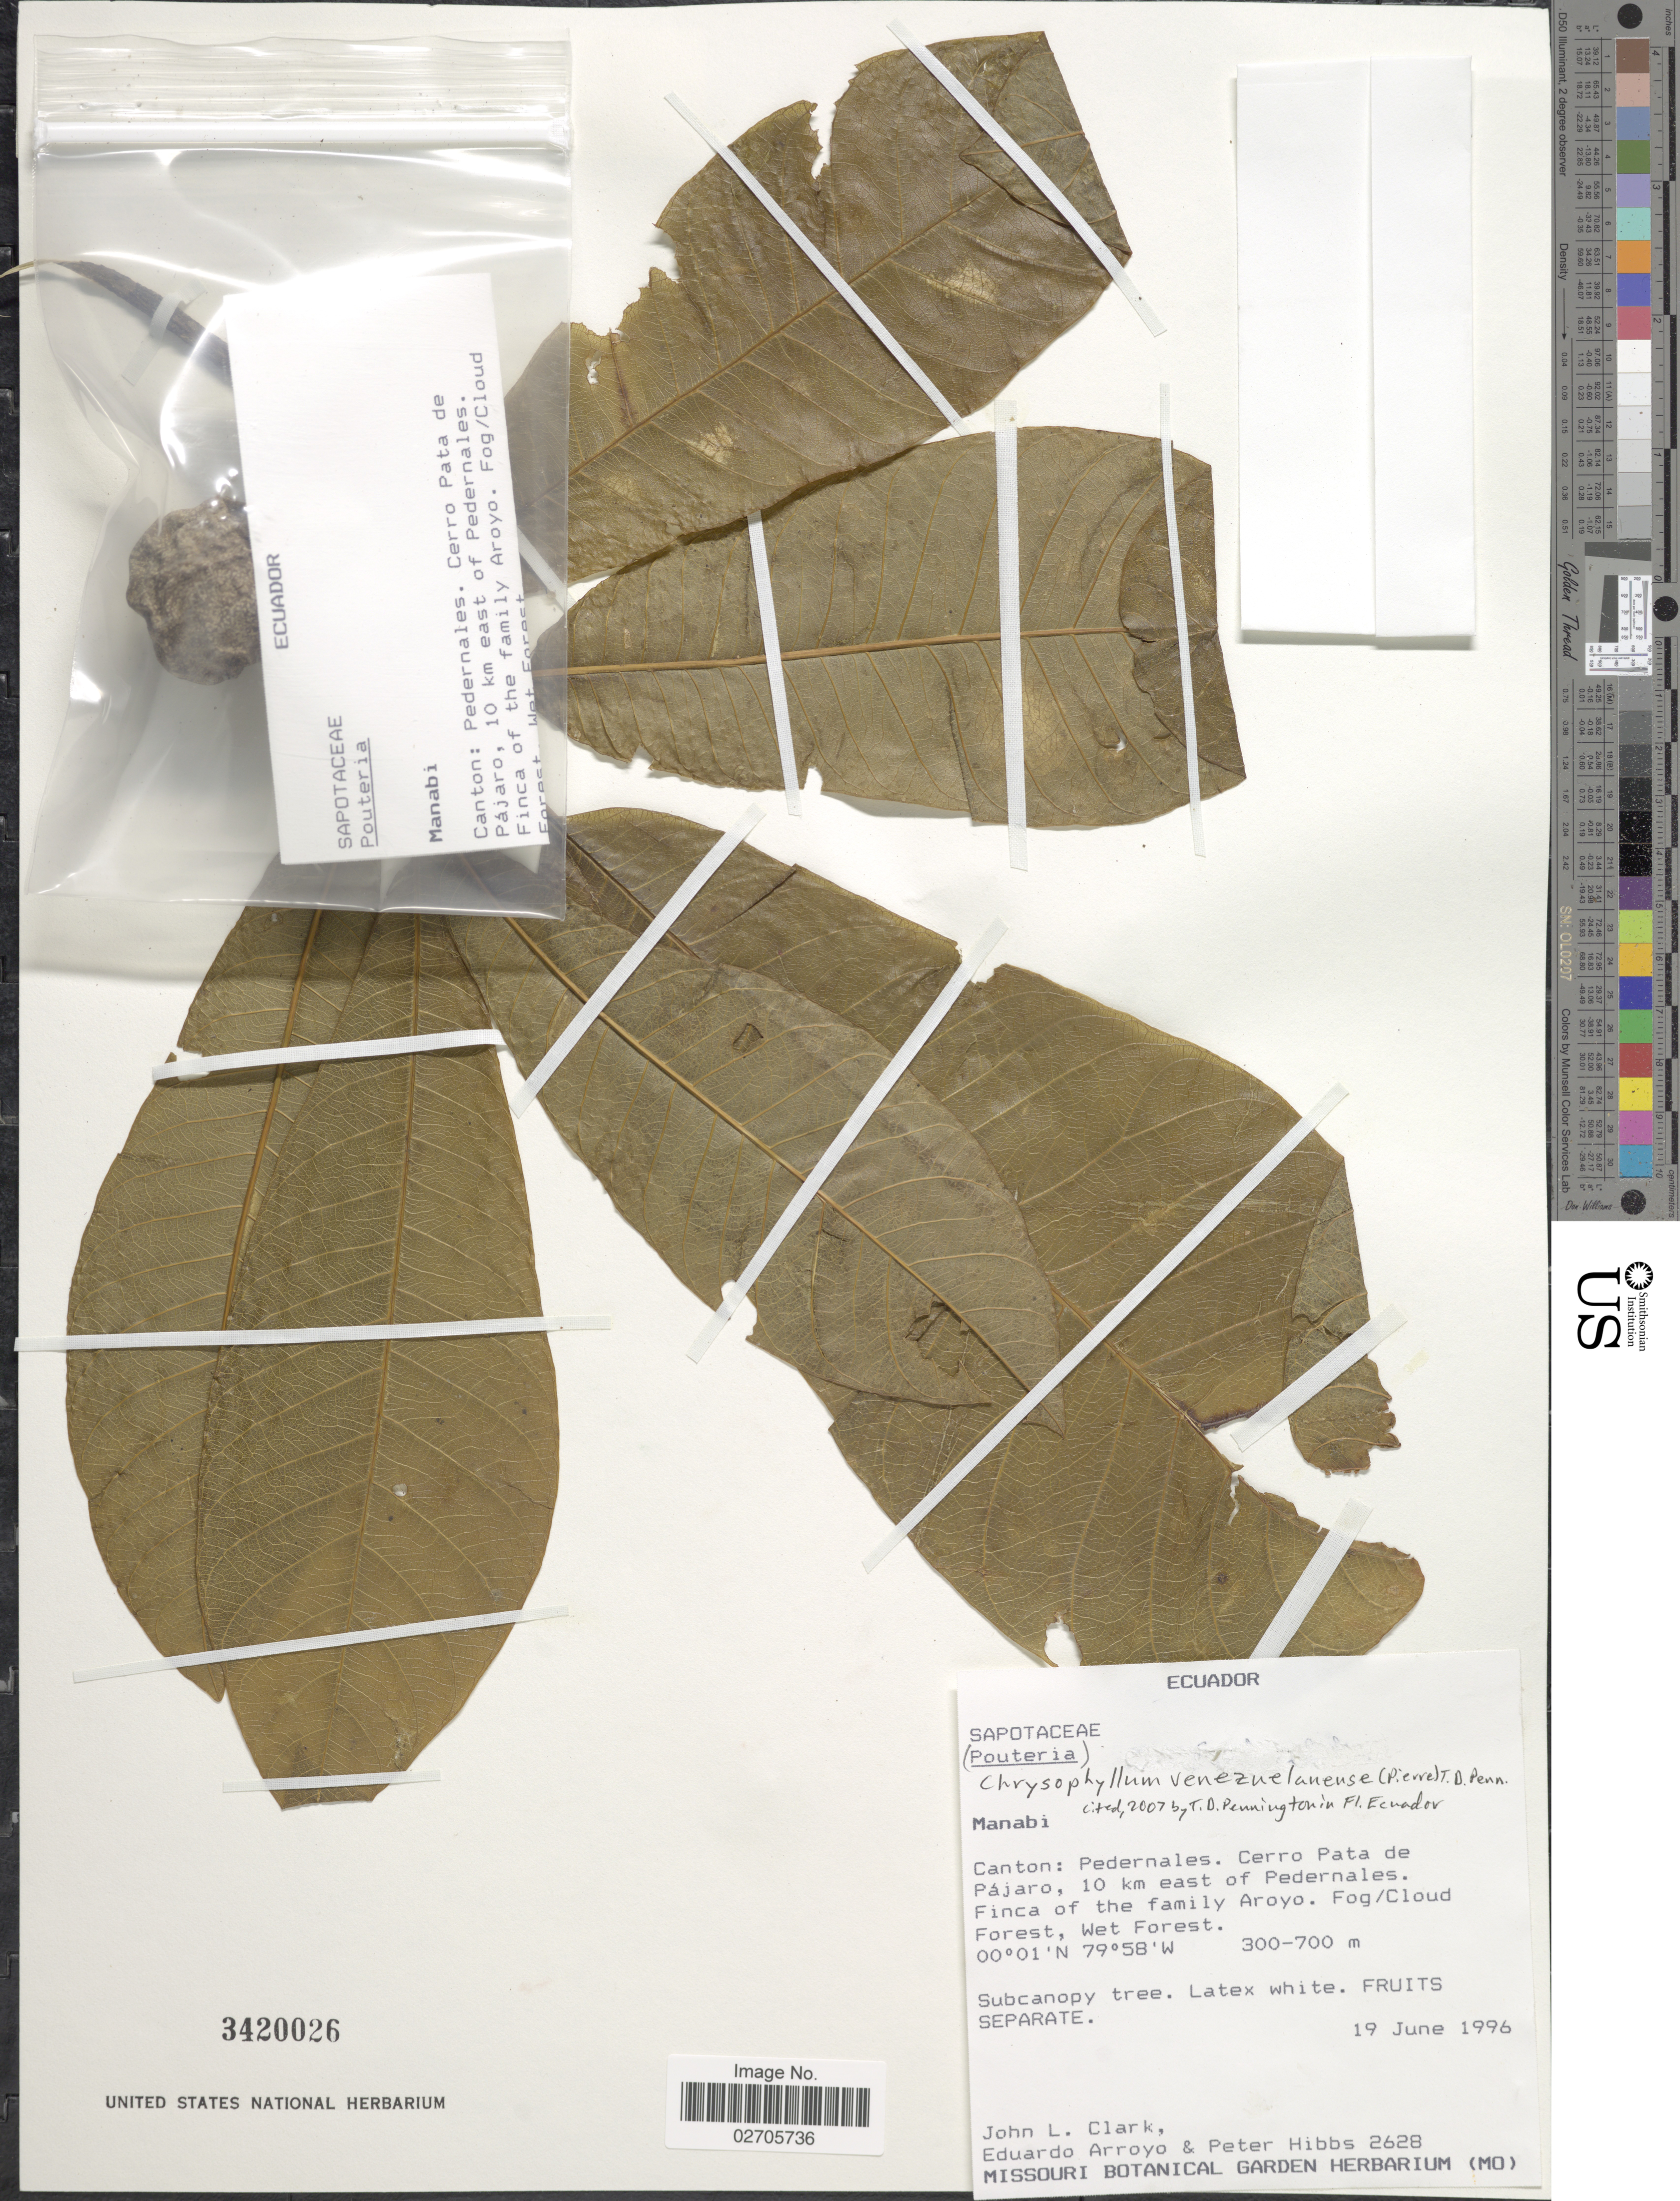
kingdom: Plantae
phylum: Tracheophyta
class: Magnoliopsida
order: Ericales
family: Sapotaceae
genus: Chrysophyllum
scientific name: Chrysophyllum venezuelanense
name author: (Pierre) T.D. Penn.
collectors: J. L. Clark, E. Arroyo & P. Hibbs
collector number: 2628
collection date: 1996-06-19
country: Ecuador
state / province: Manabí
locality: Canton: Pedernales. cerro Pata de Pájaro, 10 km east of Pedernales. Finca of the family Aroyo. Fog/Cloud Forest, Wet Forest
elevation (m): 300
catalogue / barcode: US 3420026